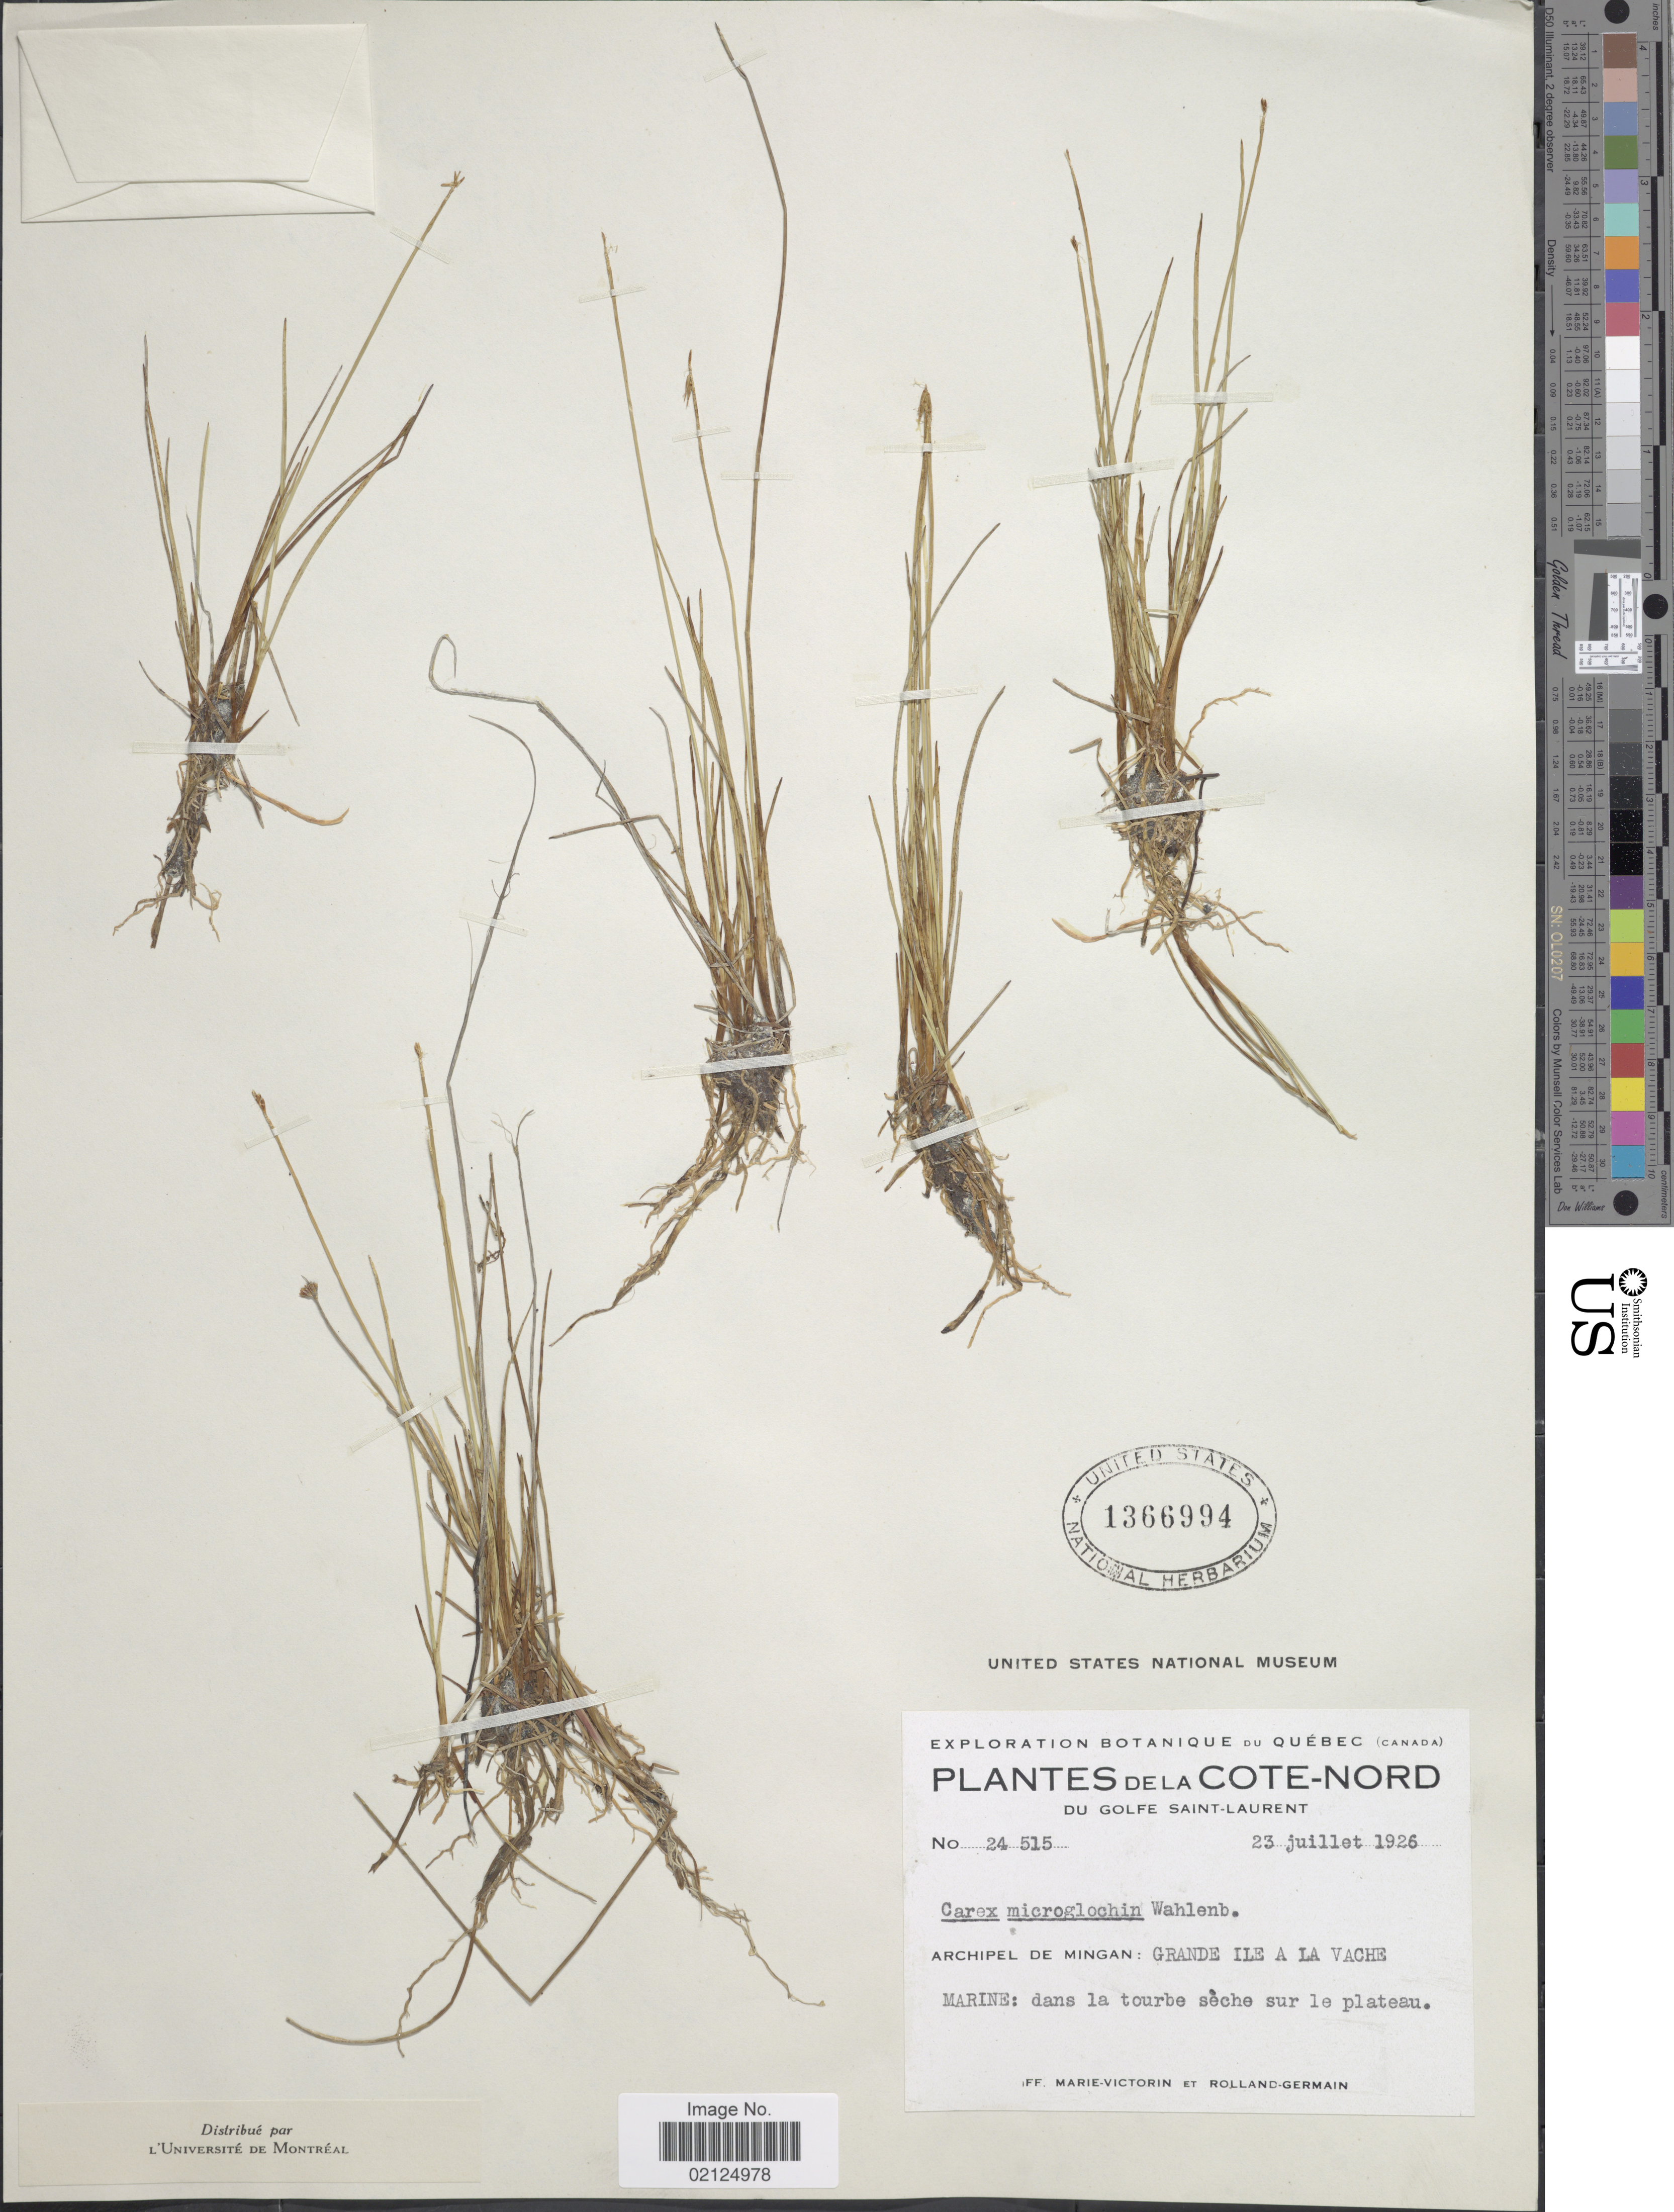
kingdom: Plantae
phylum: Tracheophyta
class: Liliopsida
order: Poales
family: Cyperaceae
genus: Carex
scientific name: Carex microglochin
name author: Wahlenb.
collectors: F. Marie-Victorin & Rolland-Germain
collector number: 24515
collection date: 1926-07-23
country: Canada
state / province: Quebec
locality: De la Cote-Nord, Du Golfe Saint-Laurent, Archipel de Mingan: Grande Ile A la Vache. Marine: dans la tourbe deche sur le plateau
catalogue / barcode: US 1366994